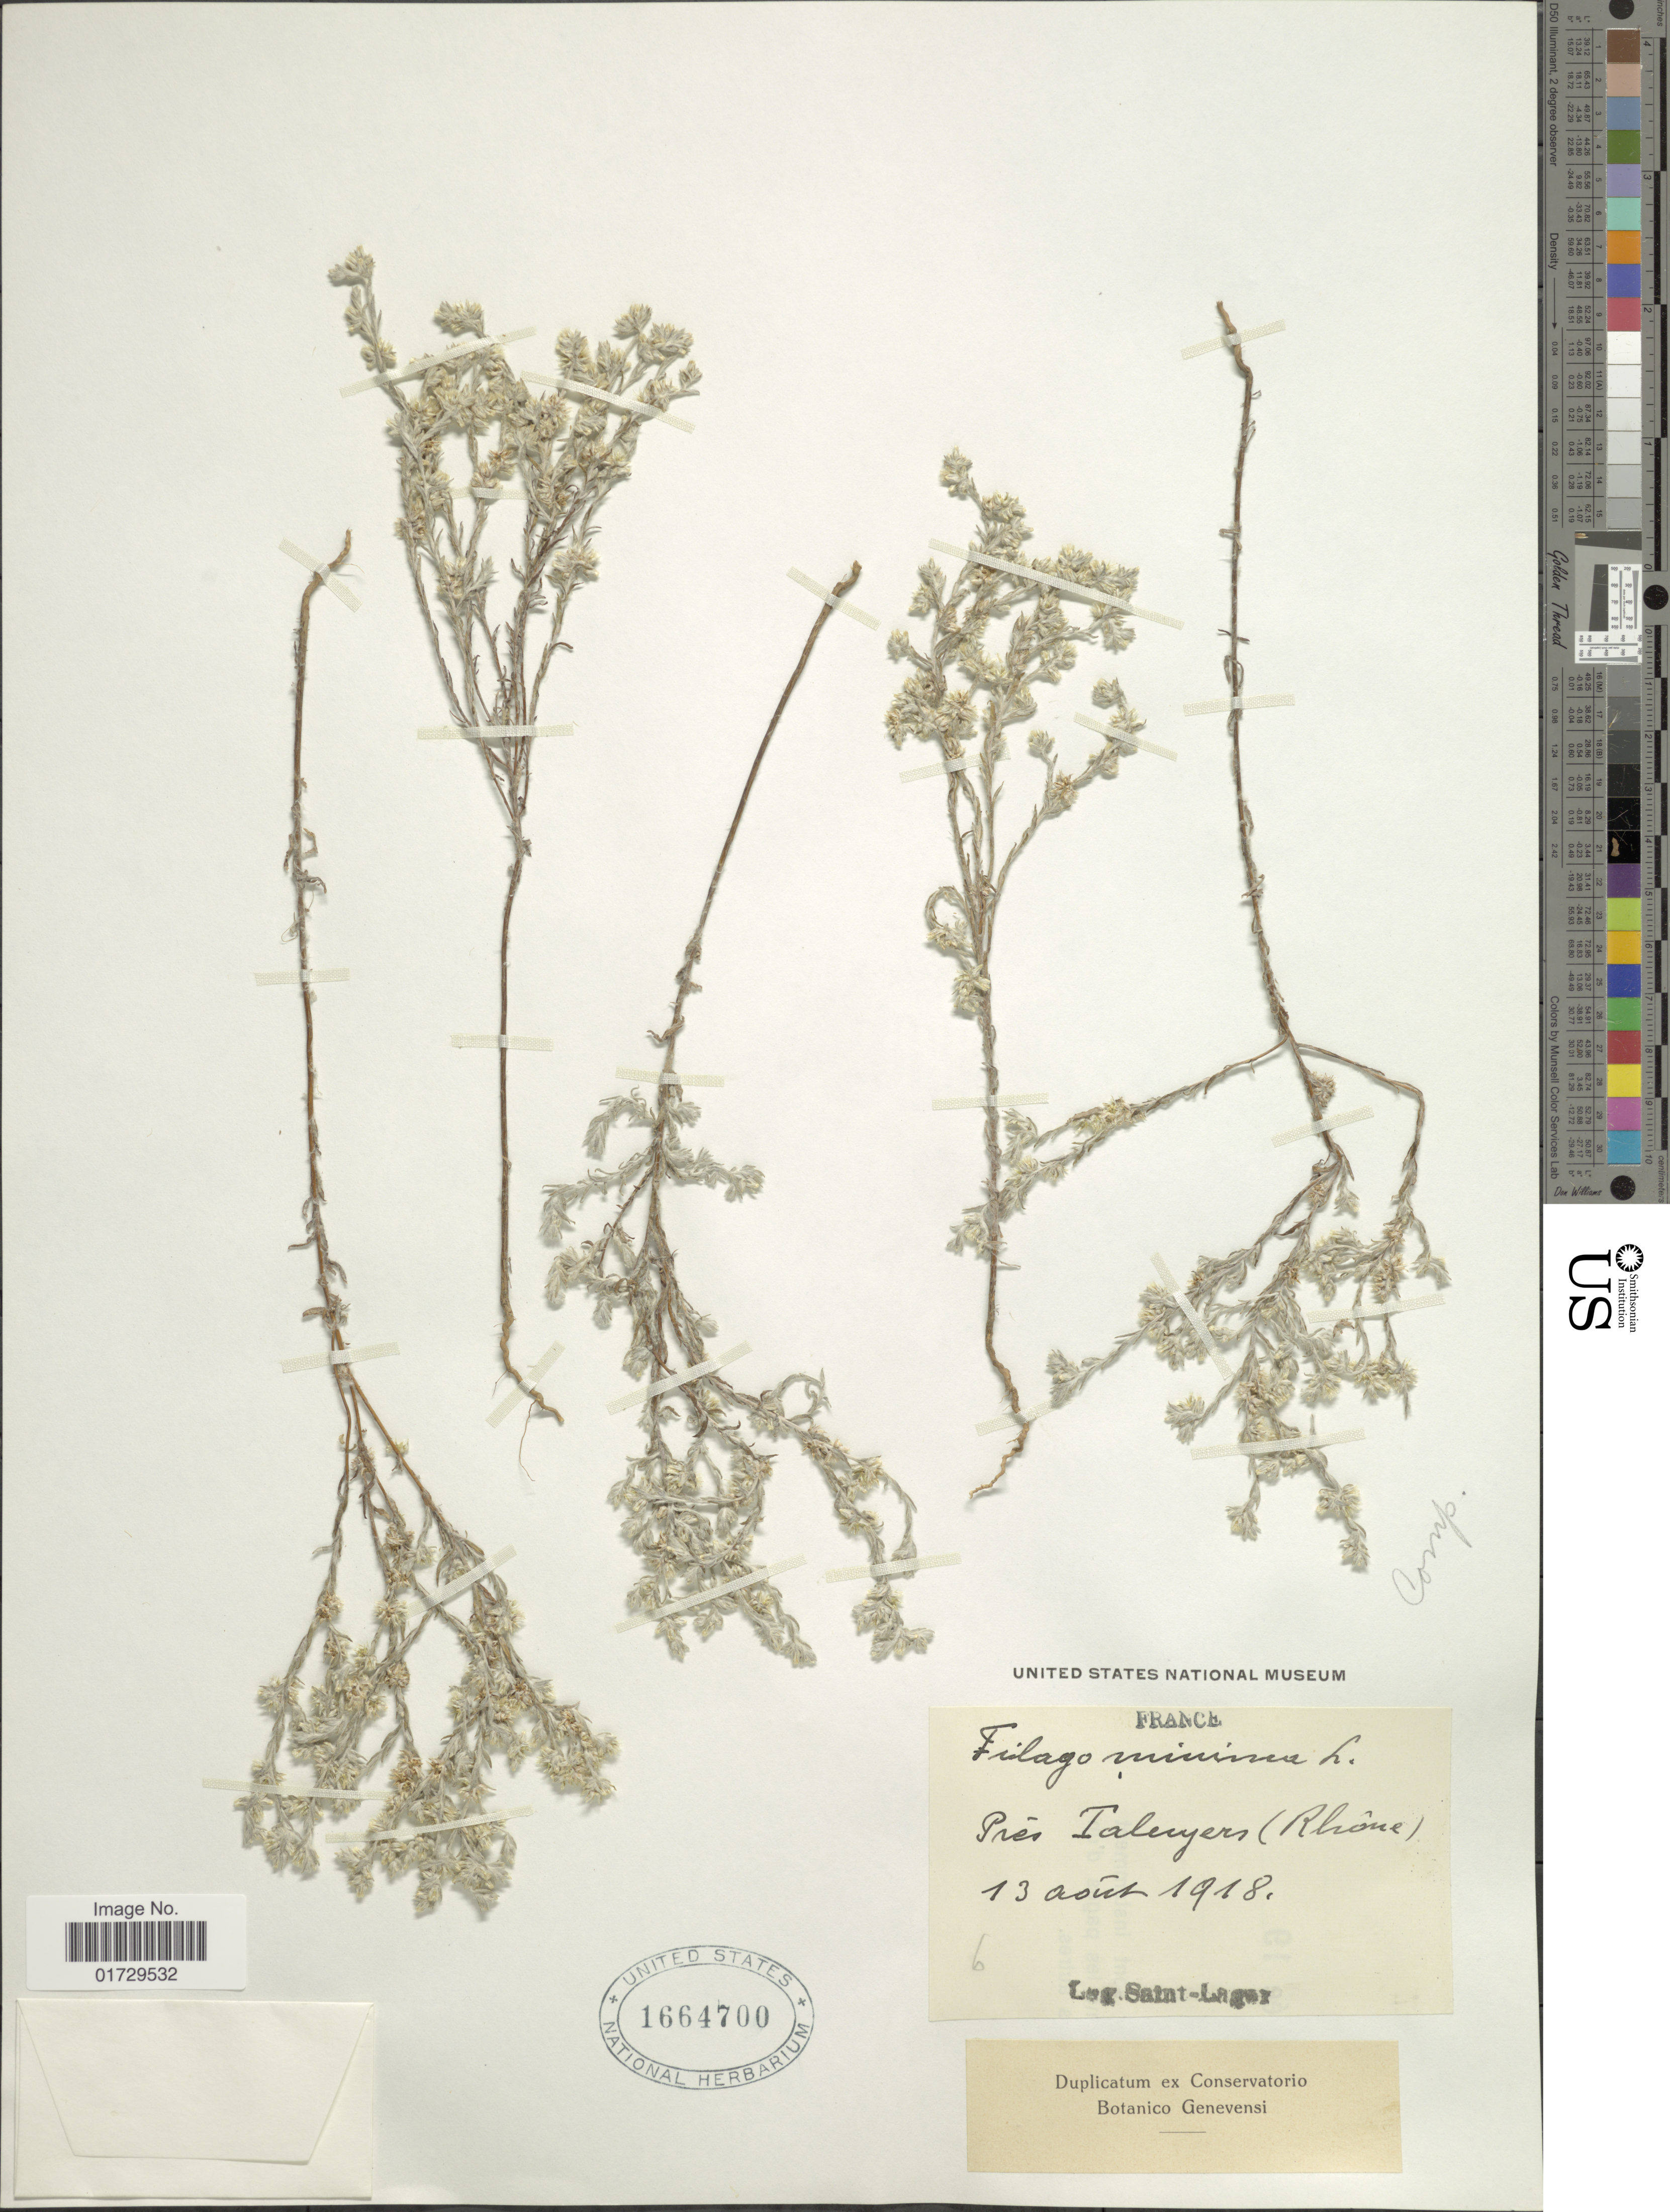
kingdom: Plantae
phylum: Tracheophyta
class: Magnoliopsida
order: Asterales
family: Asteraceae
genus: Filago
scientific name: Filago minima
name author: (Sm.) Pers.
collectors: Saint-Lager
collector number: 6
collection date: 1918-08-13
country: France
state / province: Auvergne-Rhône-Alpes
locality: Pres Taleyers (Rhone)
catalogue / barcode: US 1664700